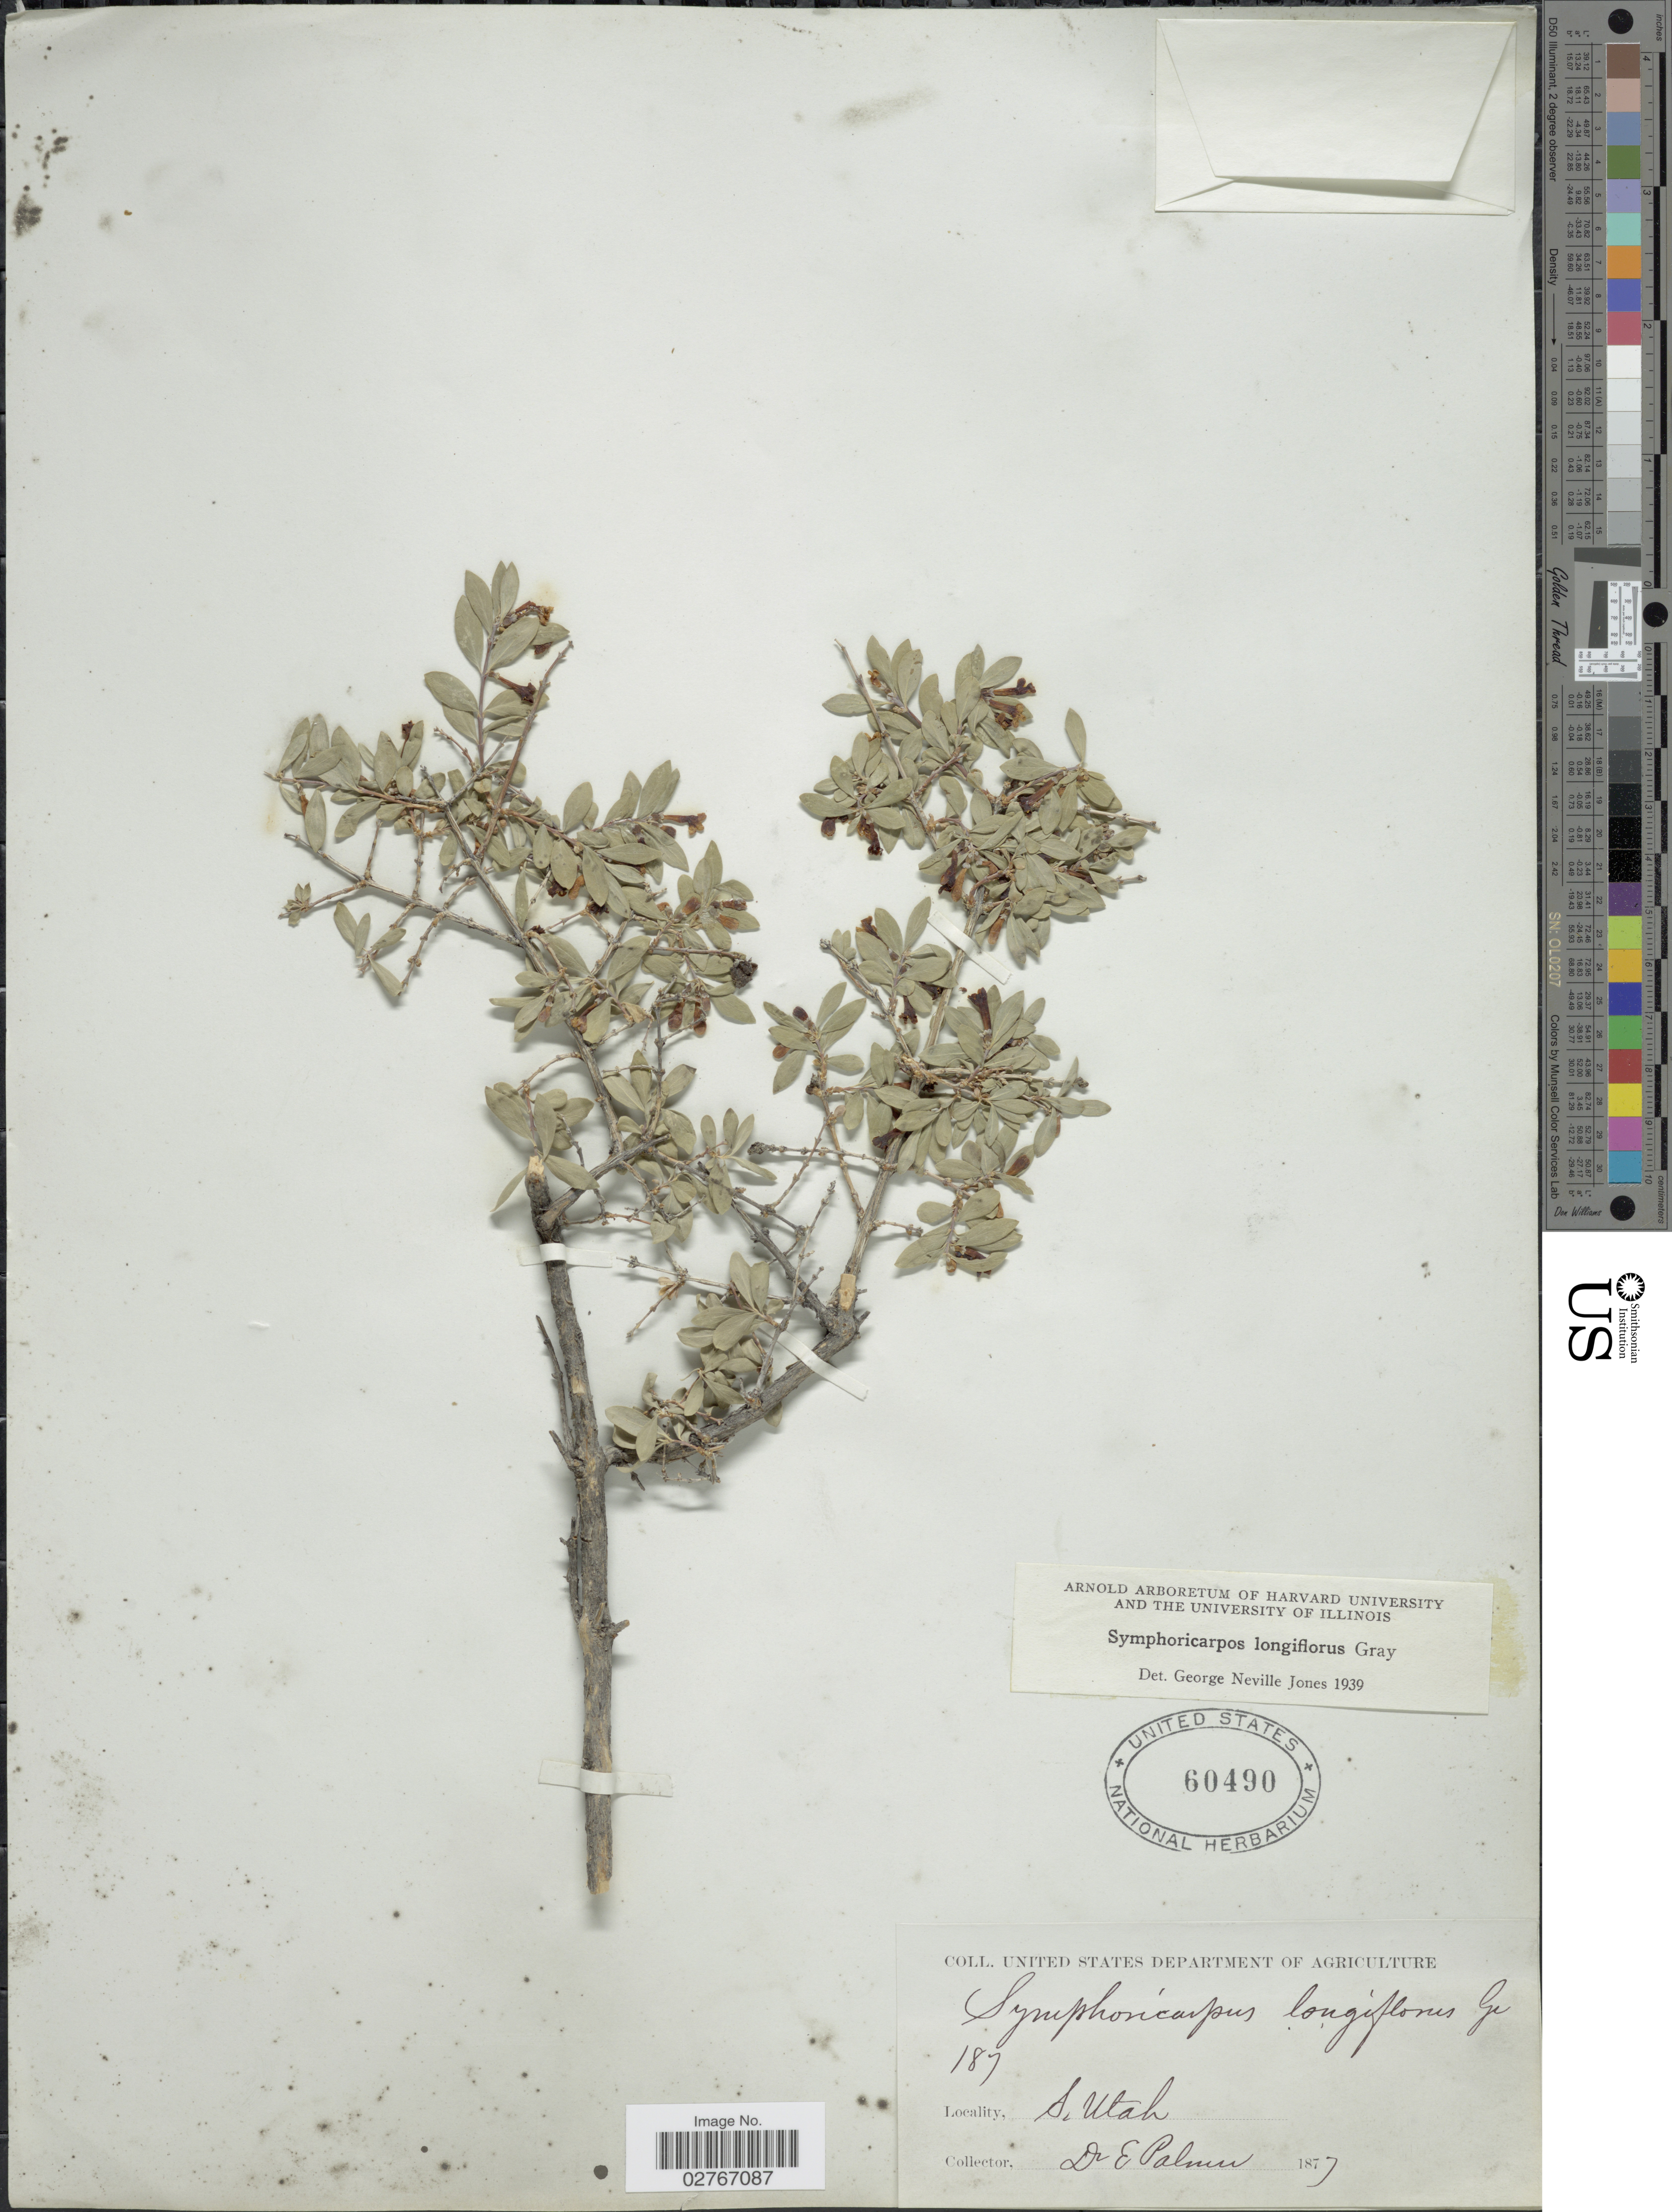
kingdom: Plantae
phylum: Tracheophyta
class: Magnoliopsida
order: Dipsacales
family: Caprifoliaceae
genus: Symphoricarpos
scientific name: Symphoricarpos longiflorus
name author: A. Gray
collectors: E. Palmer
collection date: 1877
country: United States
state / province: Utah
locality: S. Utah.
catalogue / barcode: US 60490